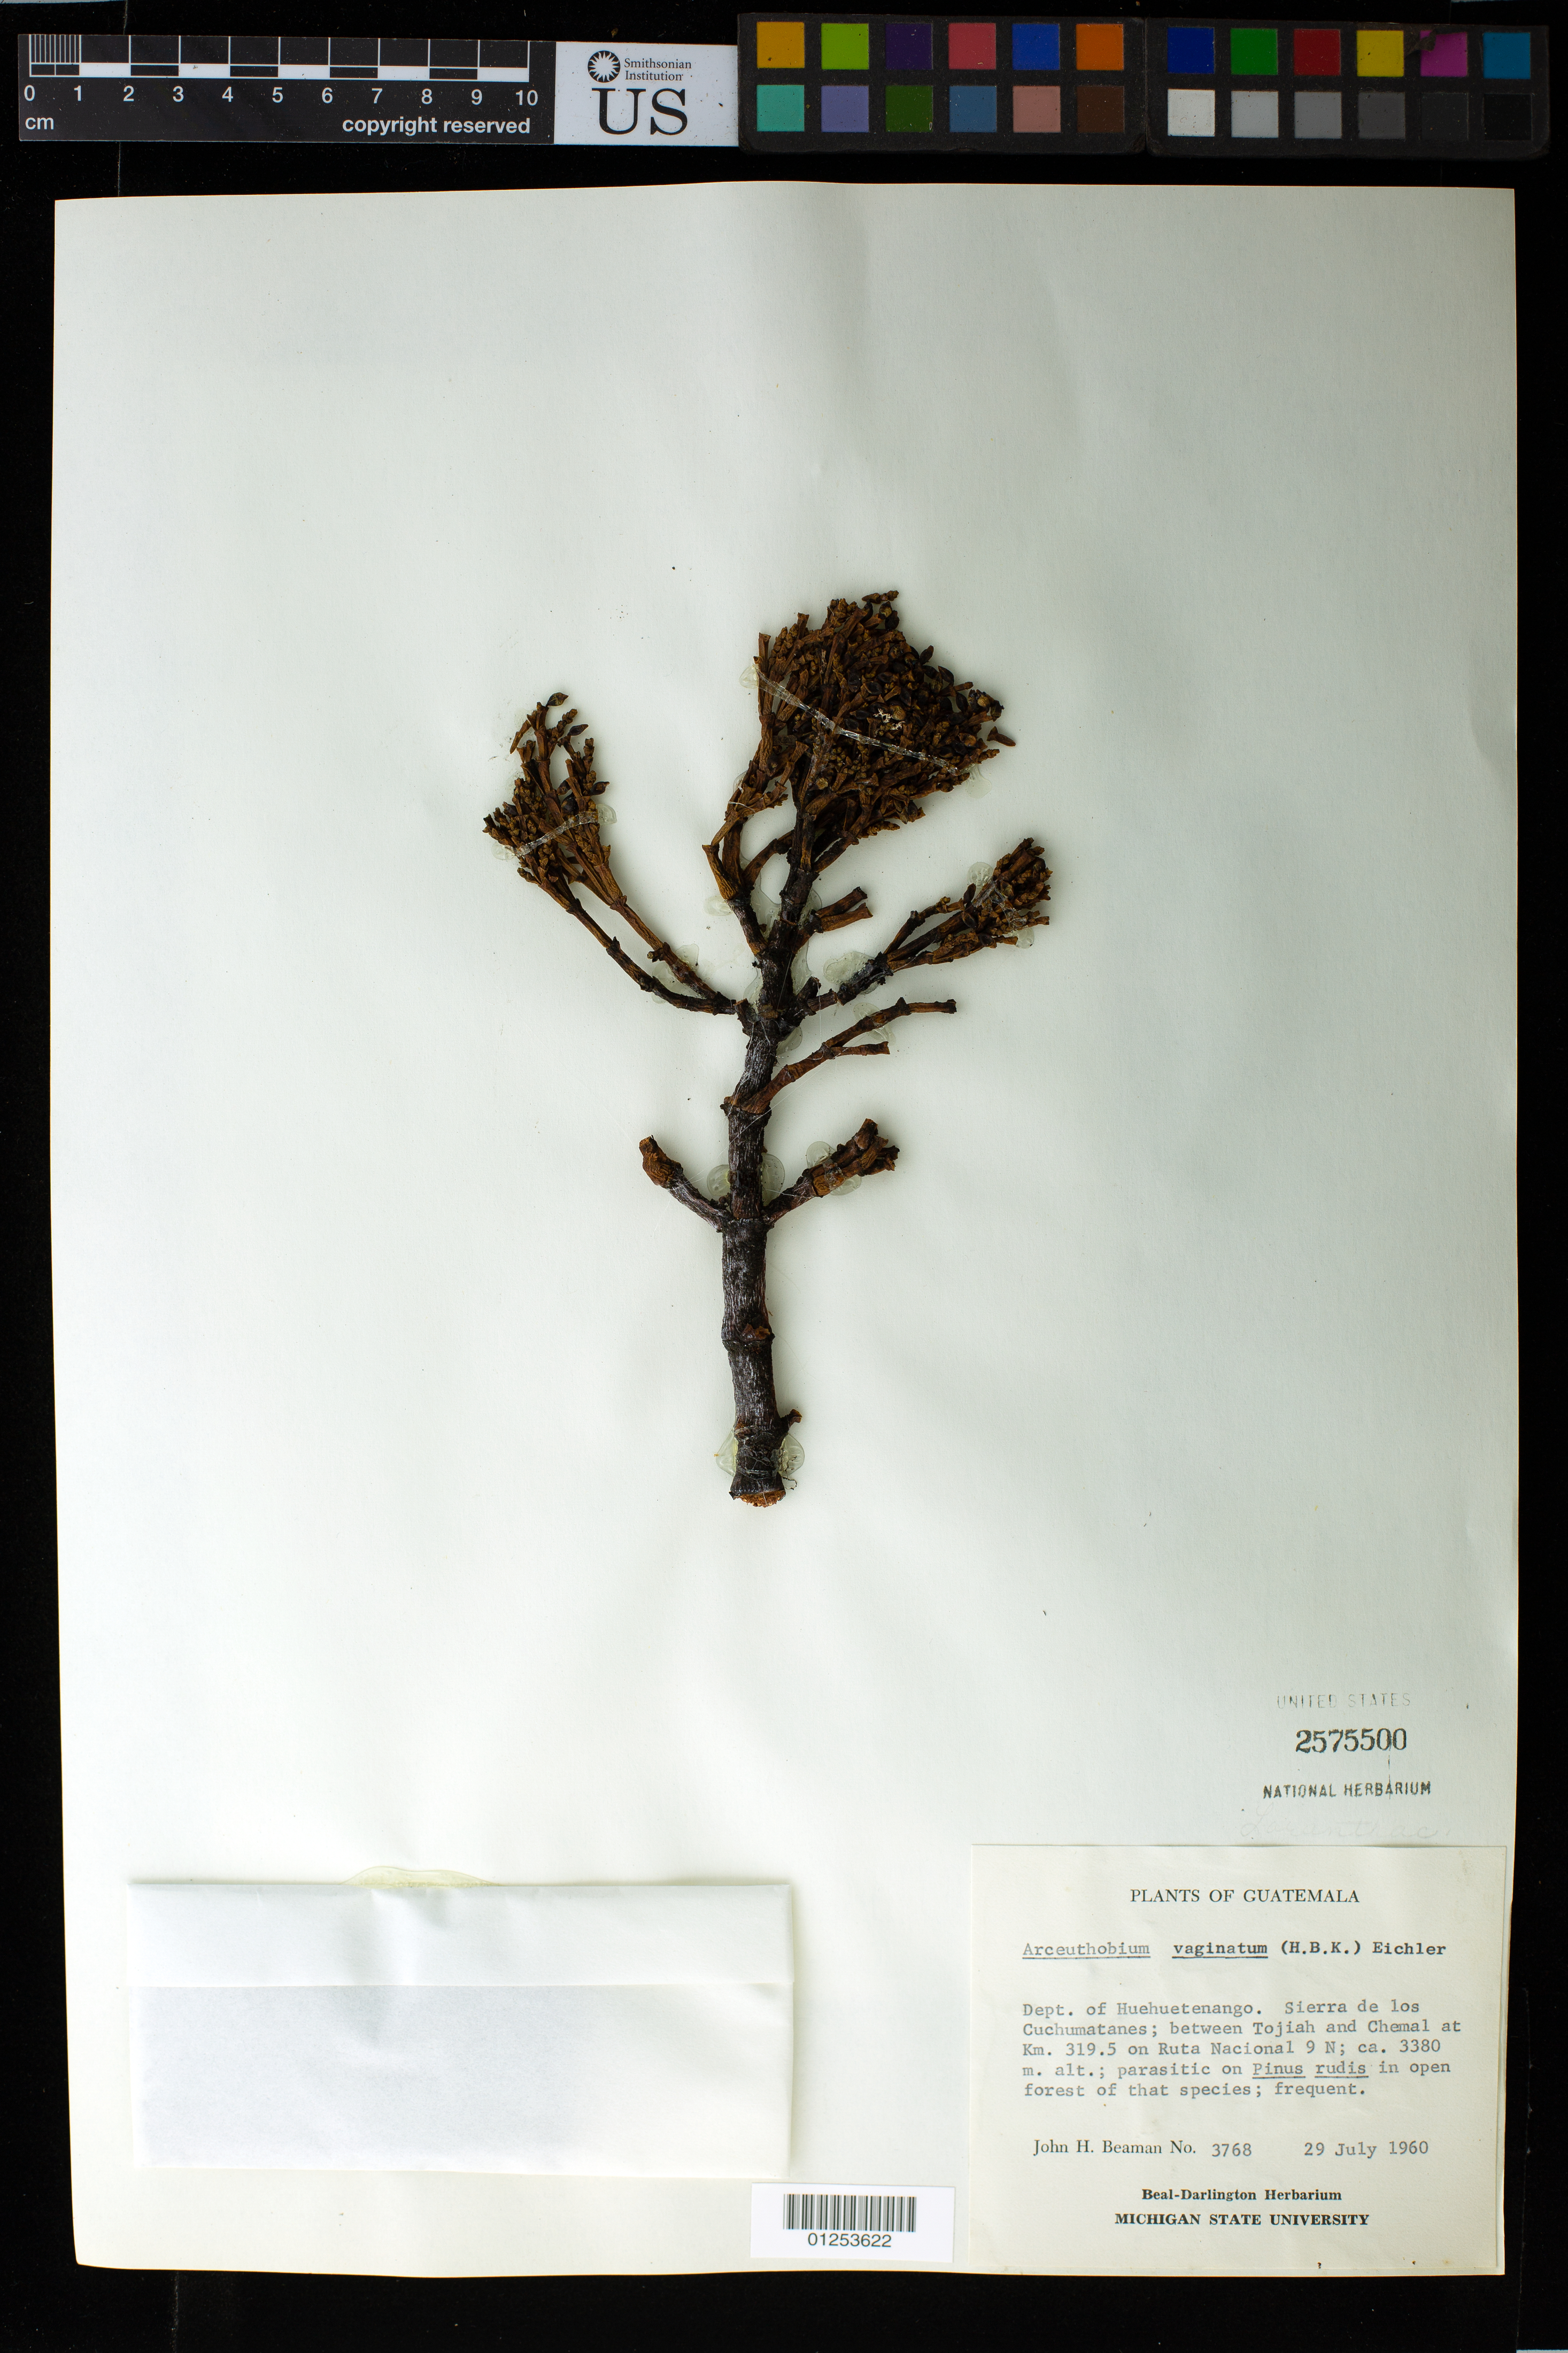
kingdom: Plantae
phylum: Tracheophyta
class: Magnoliopsida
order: Santalales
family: Viscaceae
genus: Arceuthobium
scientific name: Arceuthobium vaginatum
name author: (Kunth) Eichler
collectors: J. H. Beaman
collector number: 3768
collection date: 1960-07-29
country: Guatemala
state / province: Huehuetenango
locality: Sierra de los Cuchumatanes; between Tojiah and Chemas at km. 319.5 on Ruta Nacional ( N; in grassy meadow on open hillside; frequent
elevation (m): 3380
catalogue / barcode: US 2575500